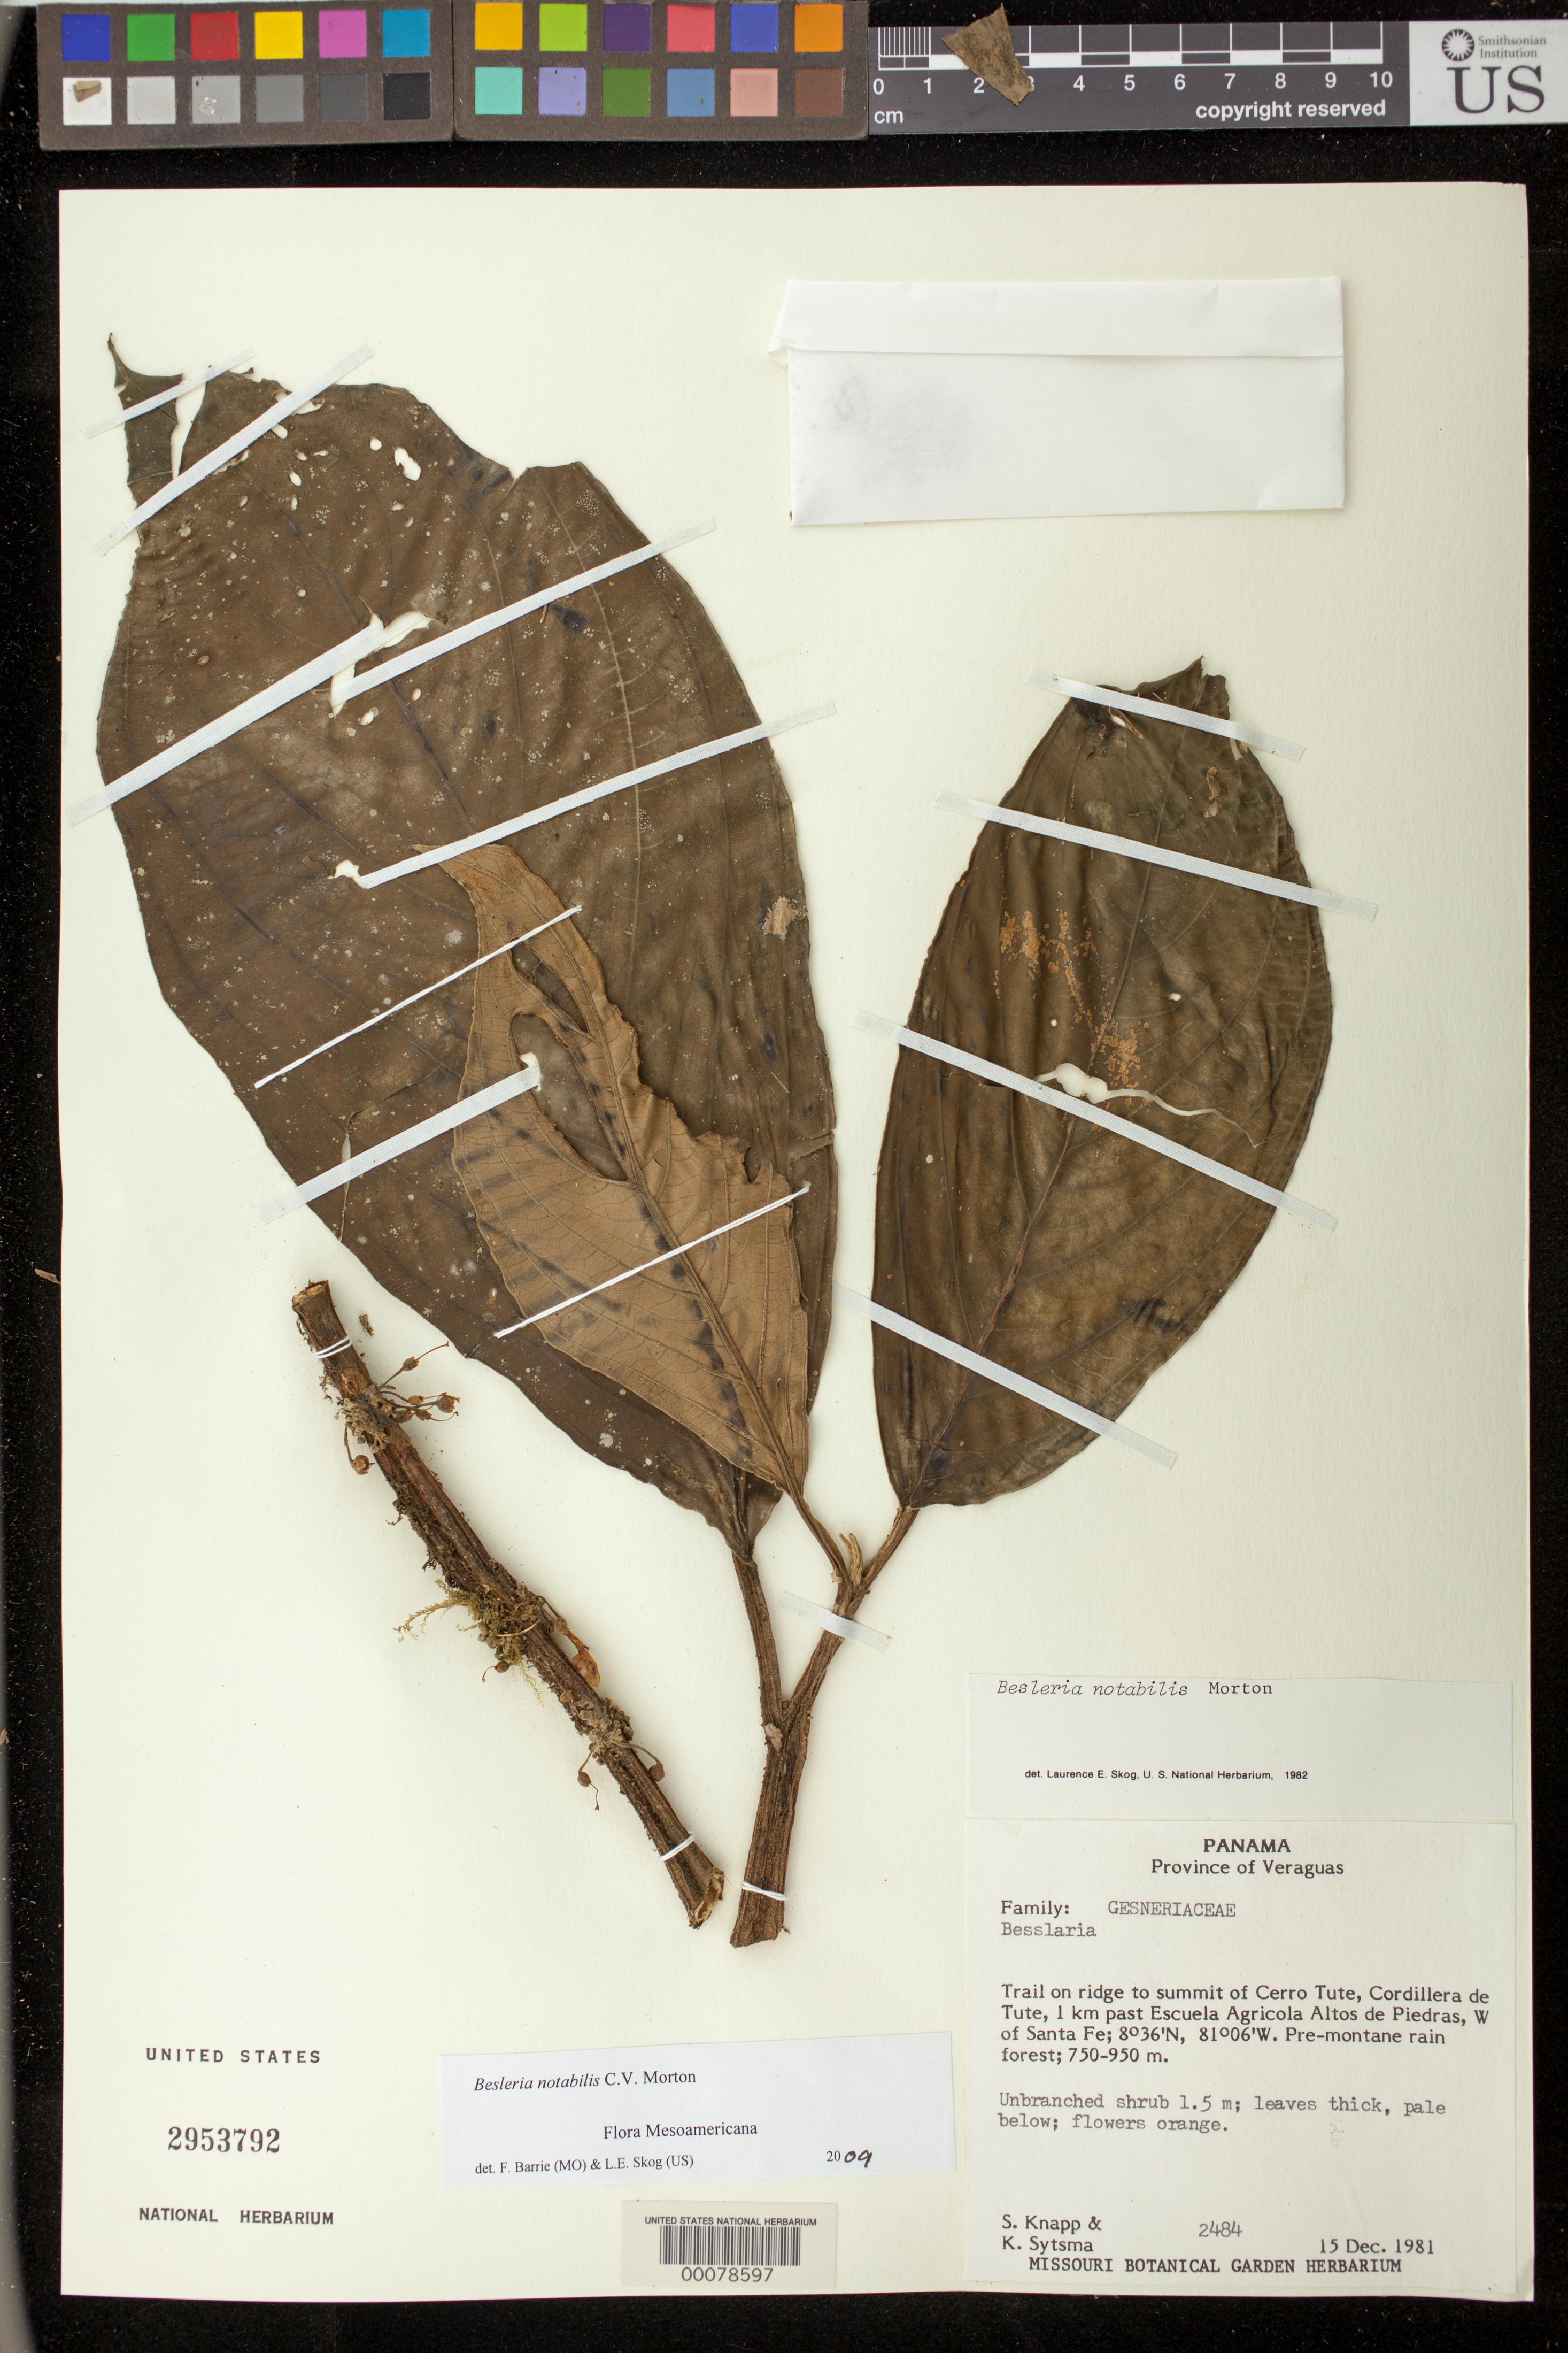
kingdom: Plantae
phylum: Tracheophyta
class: Magnoliopsida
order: Lamiales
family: Gesneriaceae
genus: Besleria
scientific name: Besleria notabilis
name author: C.V. Morton in Standl.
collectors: S. Knapp & K. J. Sytsma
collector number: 2484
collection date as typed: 15 Dec 1981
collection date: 1981-12-15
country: Panama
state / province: Veraguas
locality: Trail on ridge to summit of Cerro Tute, Cordillera de Tute, 1 km past Escuela Agricola Altos de Piedras, W of Santa Fe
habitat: Pre-montane rain forest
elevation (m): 750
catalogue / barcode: US 2953792